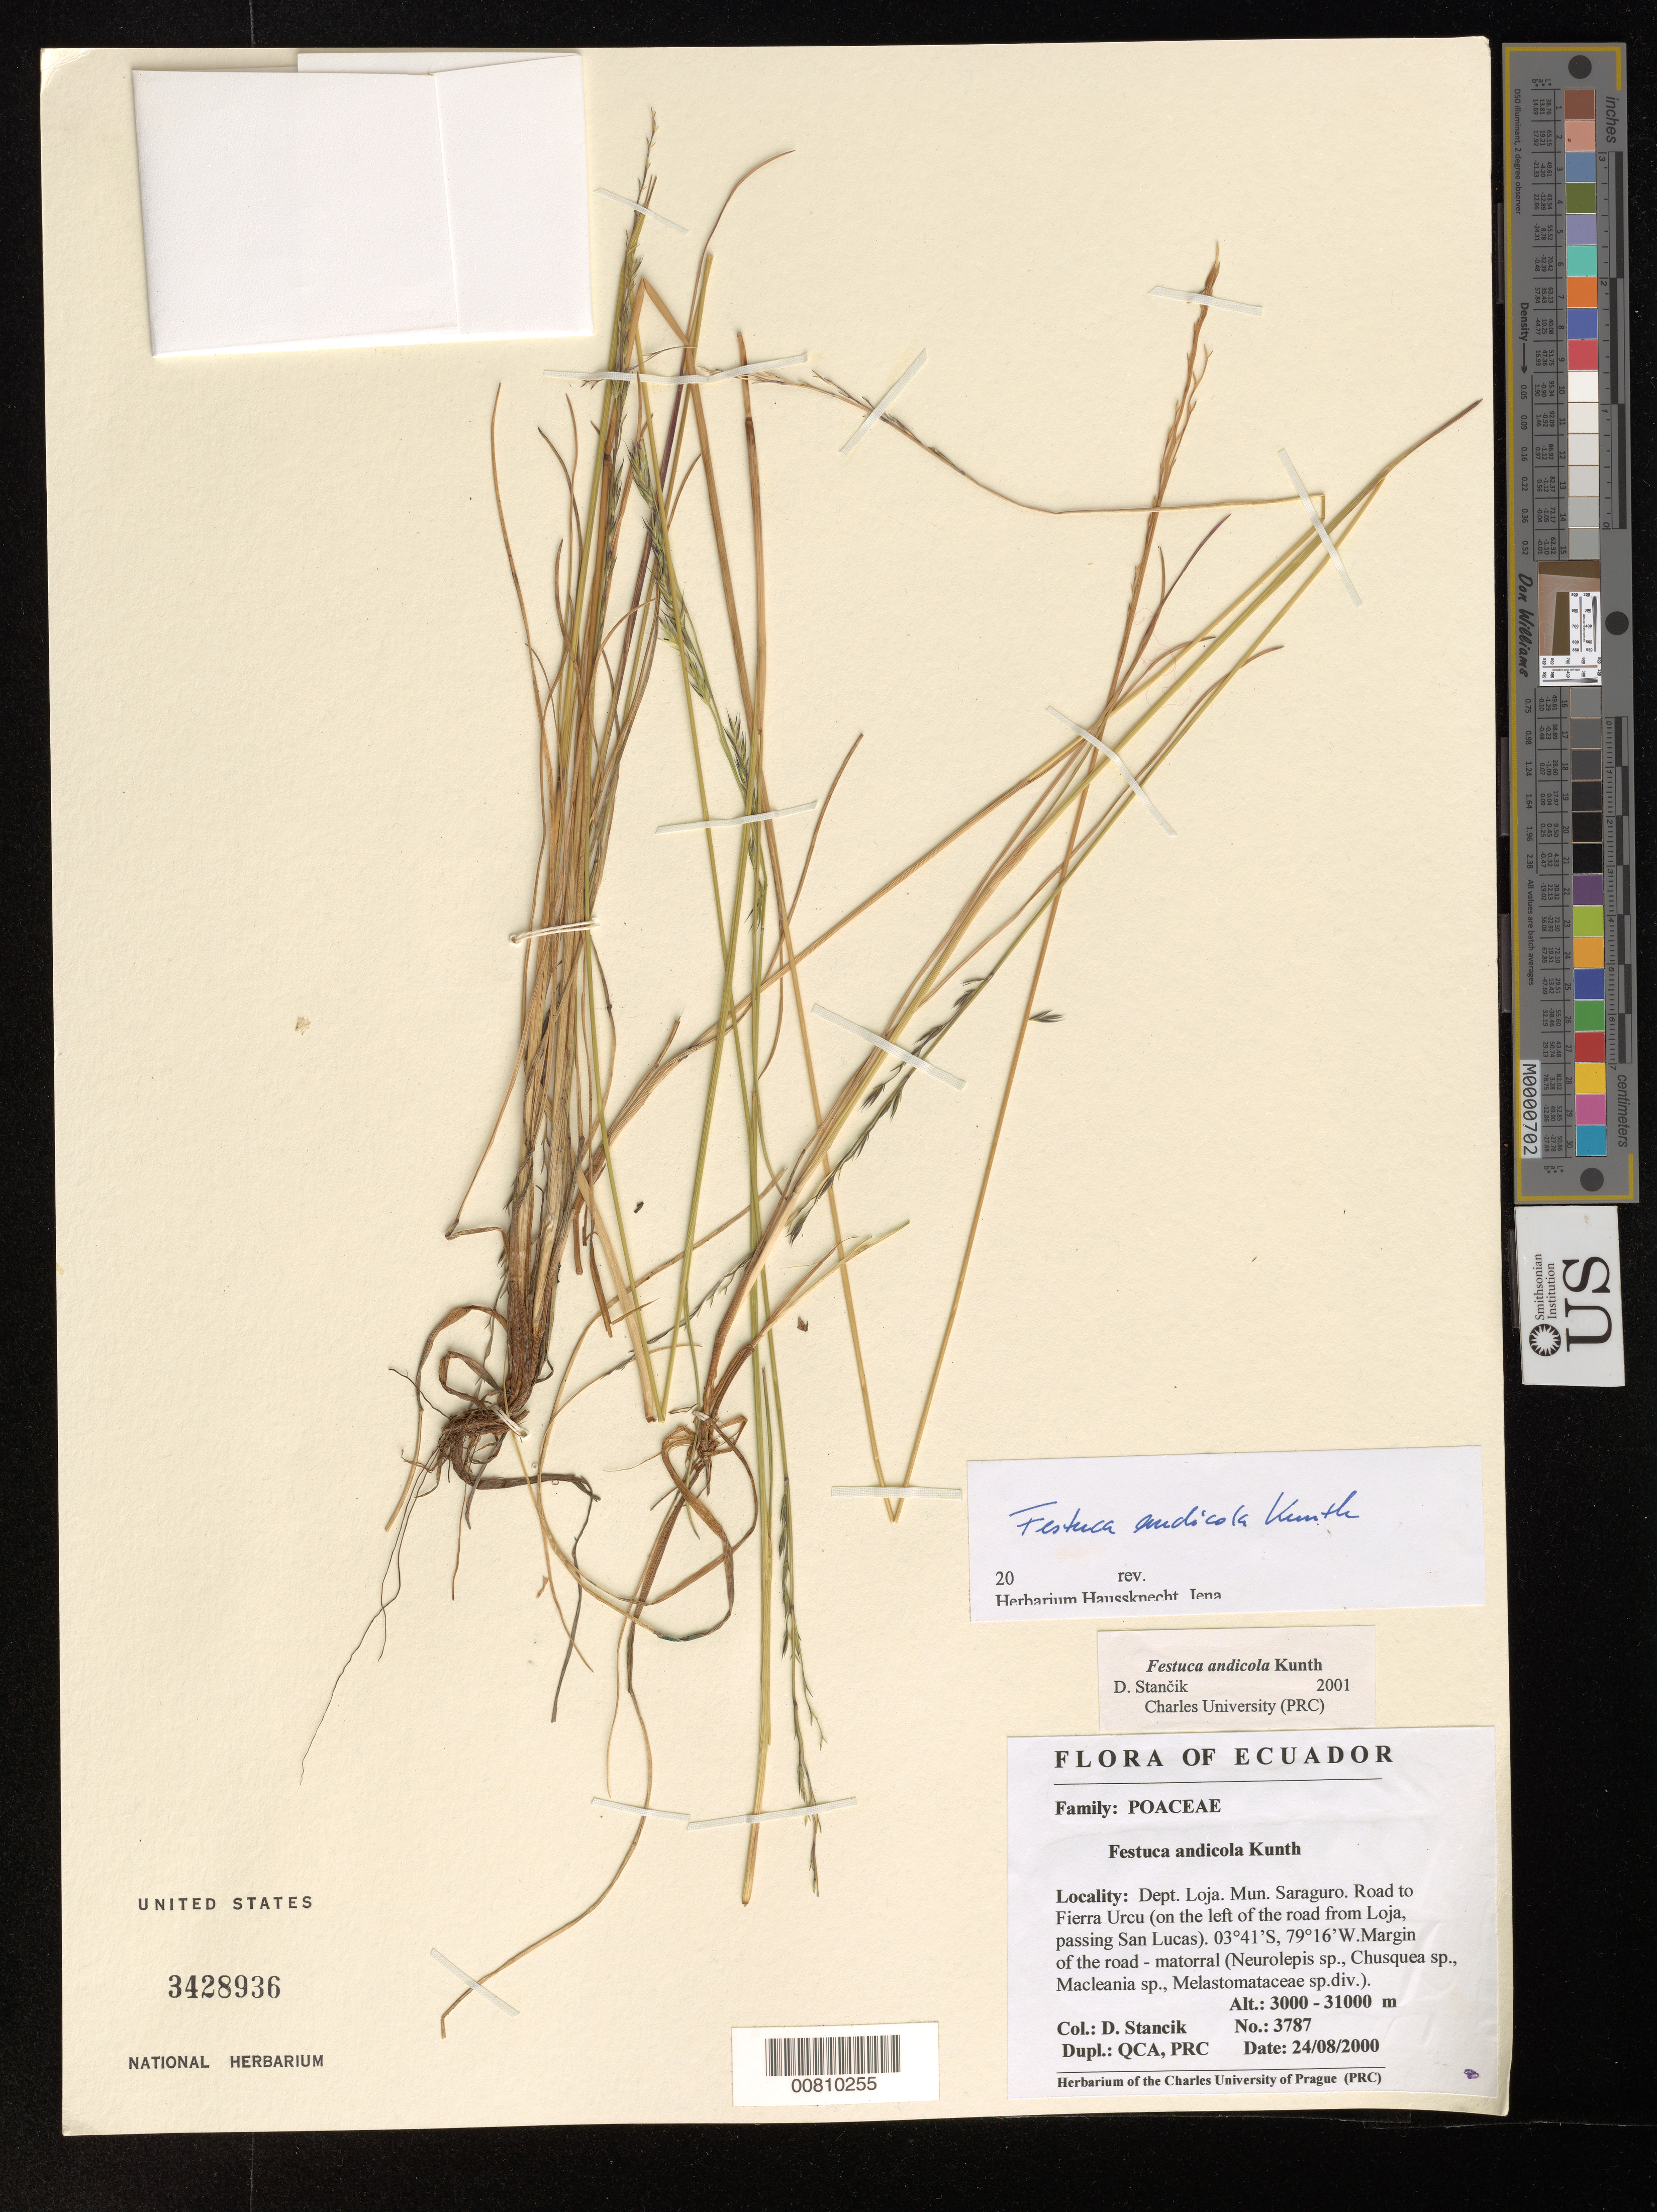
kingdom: Plantae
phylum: Tracheophyta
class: Liliopsida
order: Poales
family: Poaceae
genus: Festuca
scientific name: Festuca andicola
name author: Kunth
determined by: Stancik, D.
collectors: D. Stancik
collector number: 3787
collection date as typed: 24 Aug 2000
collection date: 2000-08-24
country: Ecuador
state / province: Loja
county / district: Saraguro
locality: Road to Fierra Urcu (on the left of the road from Loja, passing San Lucas)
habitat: Margin of the road - matorral. Neurolepsis sp., Chusquea sp., Macleania sp., Melastomataceae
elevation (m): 3000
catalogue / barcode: US 3428936